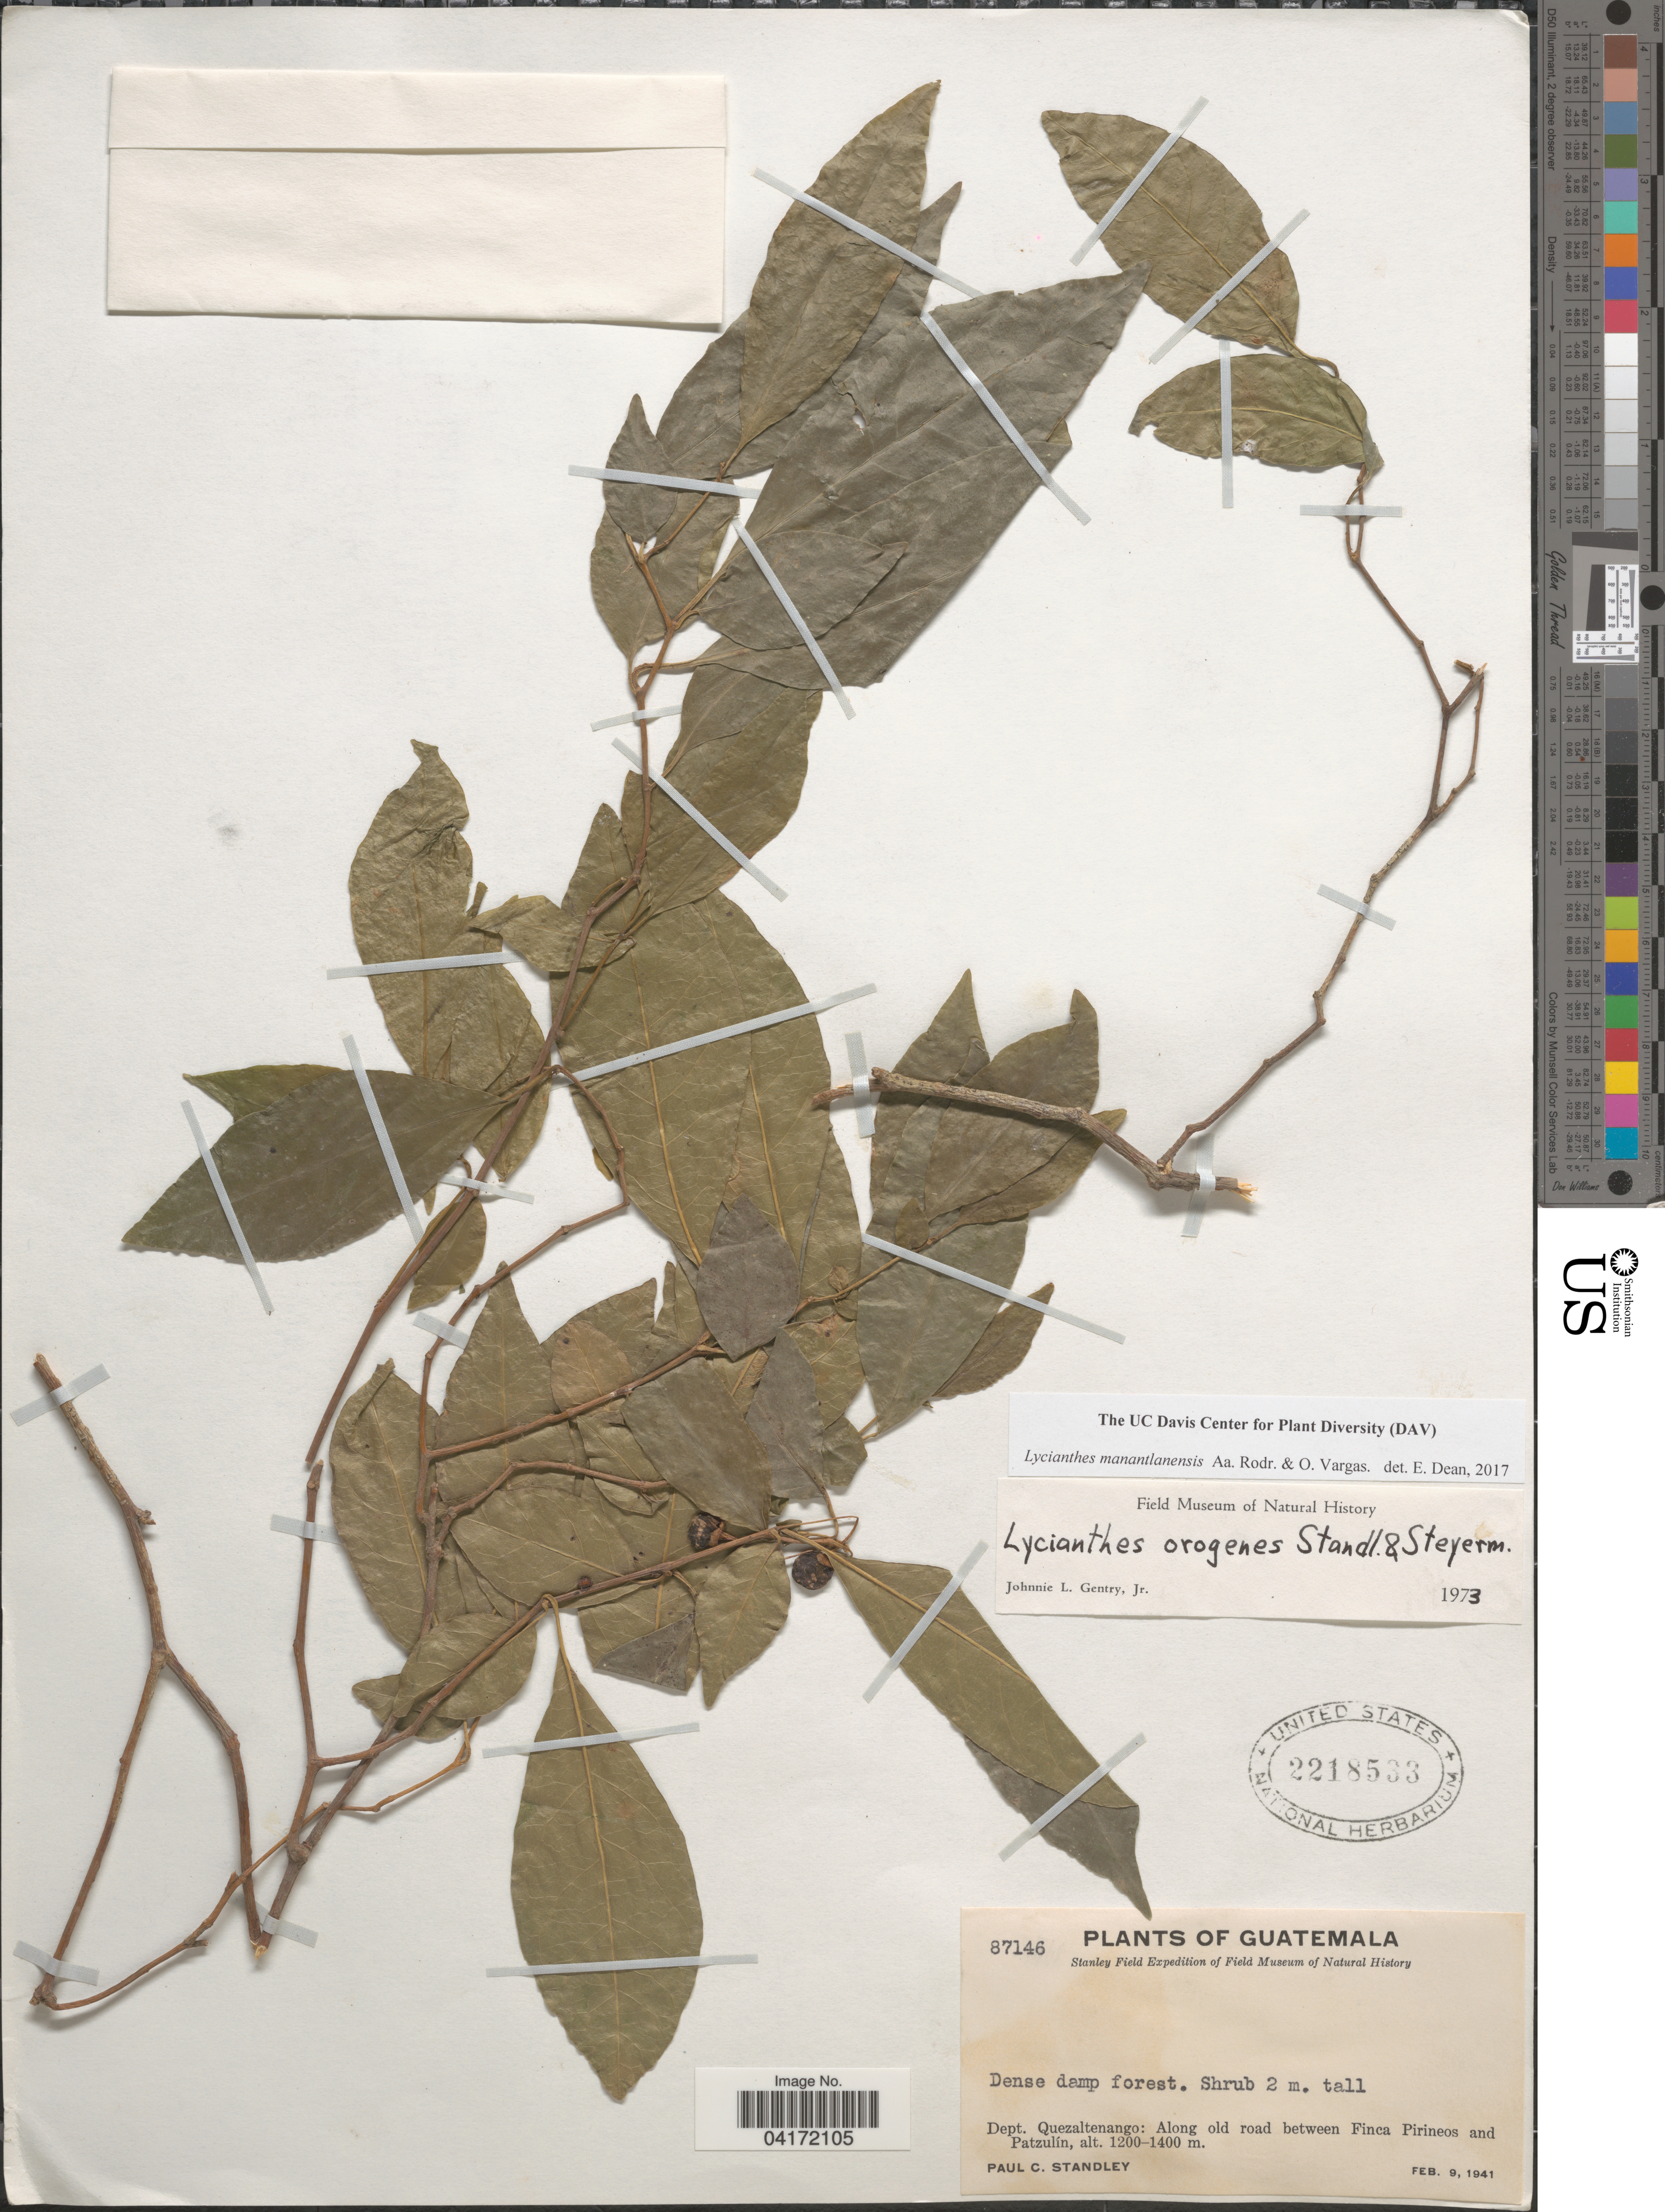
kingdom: Plantae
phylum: Tracheophyta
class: Magnoliopsida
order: Solanales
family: Solanaceae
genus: Lycianthes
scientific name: Lycianthes manantlanensis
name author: Aarón Rodr. & Vargas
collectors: P. C. Standley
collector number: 87146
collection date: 1941-02-09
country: Guatemala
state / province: Quetzaltenango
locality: Stanley Field Expedition of Field Museum of Natural History. Dept. Quezaltenango: Along old road between Finca Pirineos and Patzulín.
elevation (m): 1200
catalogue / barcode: US 2218533